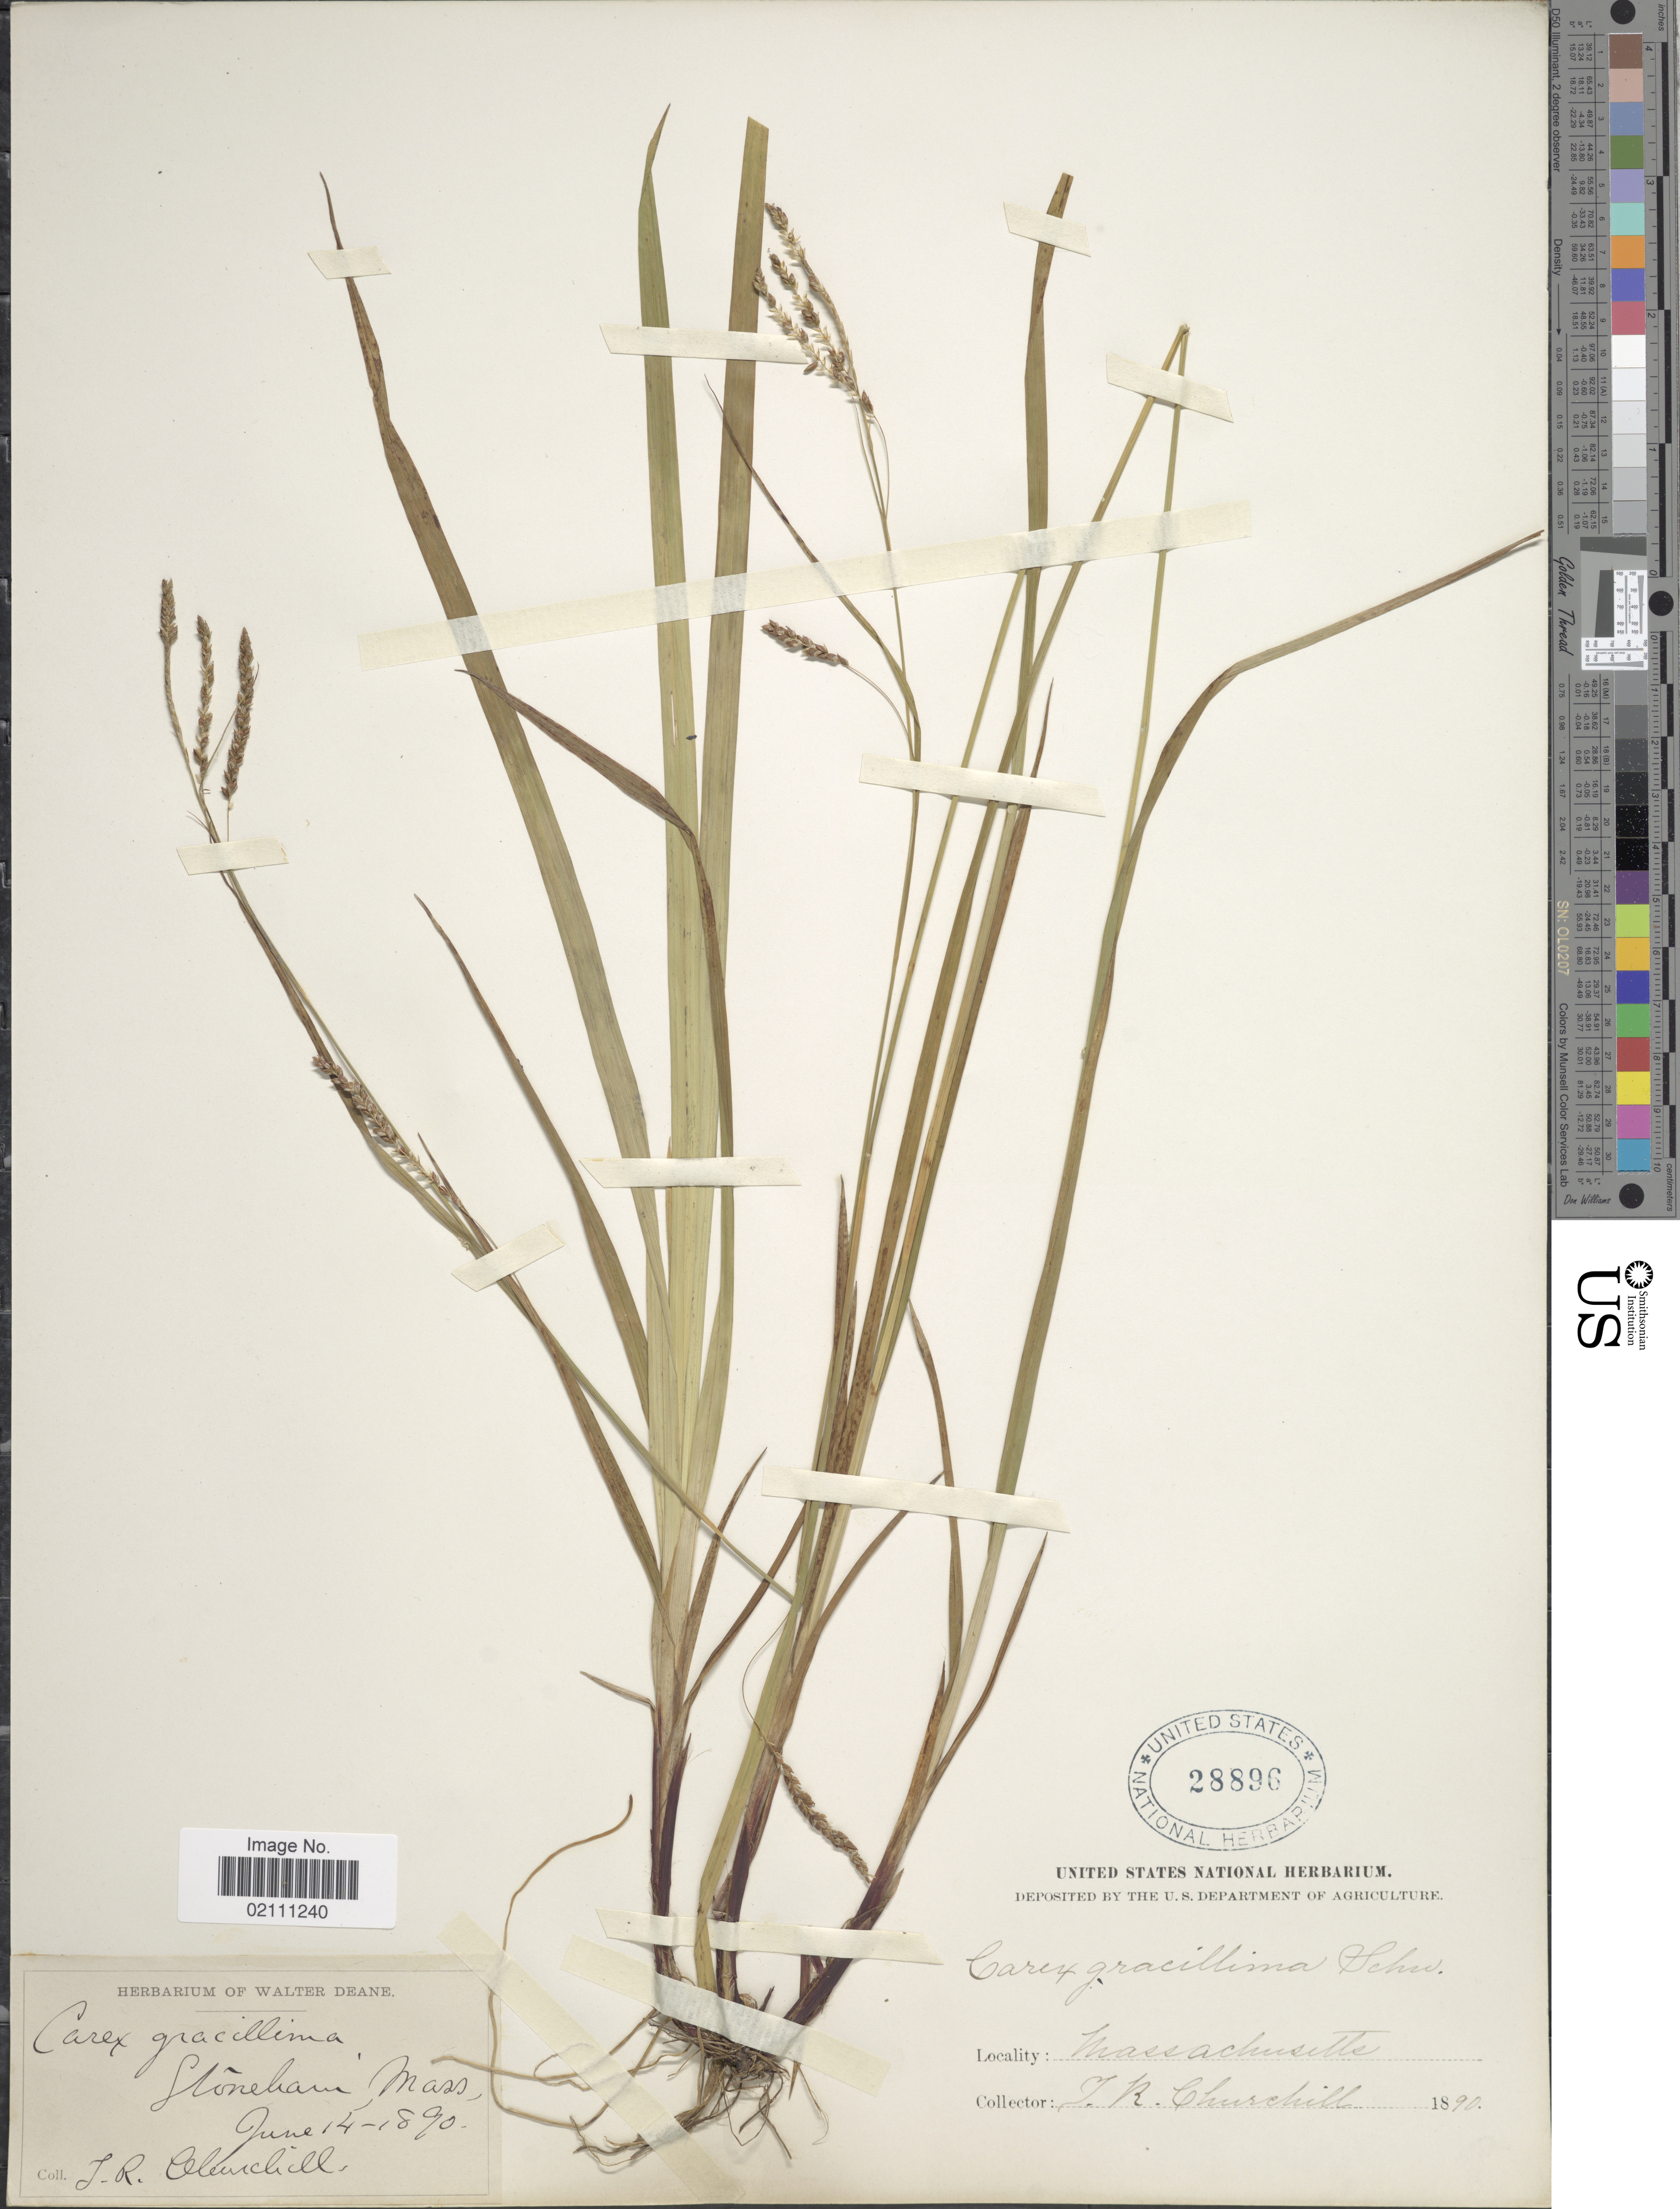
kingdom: Plantae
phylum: Tracheophyta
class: Liliopsida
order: Poales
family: Cyperaceae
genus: Carex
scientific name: Carex gracillima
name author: Schwein.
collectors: J. Churchill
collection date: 1890-06-14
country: United States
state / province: Massachusetts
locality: Stoneham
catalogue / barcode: US 28896